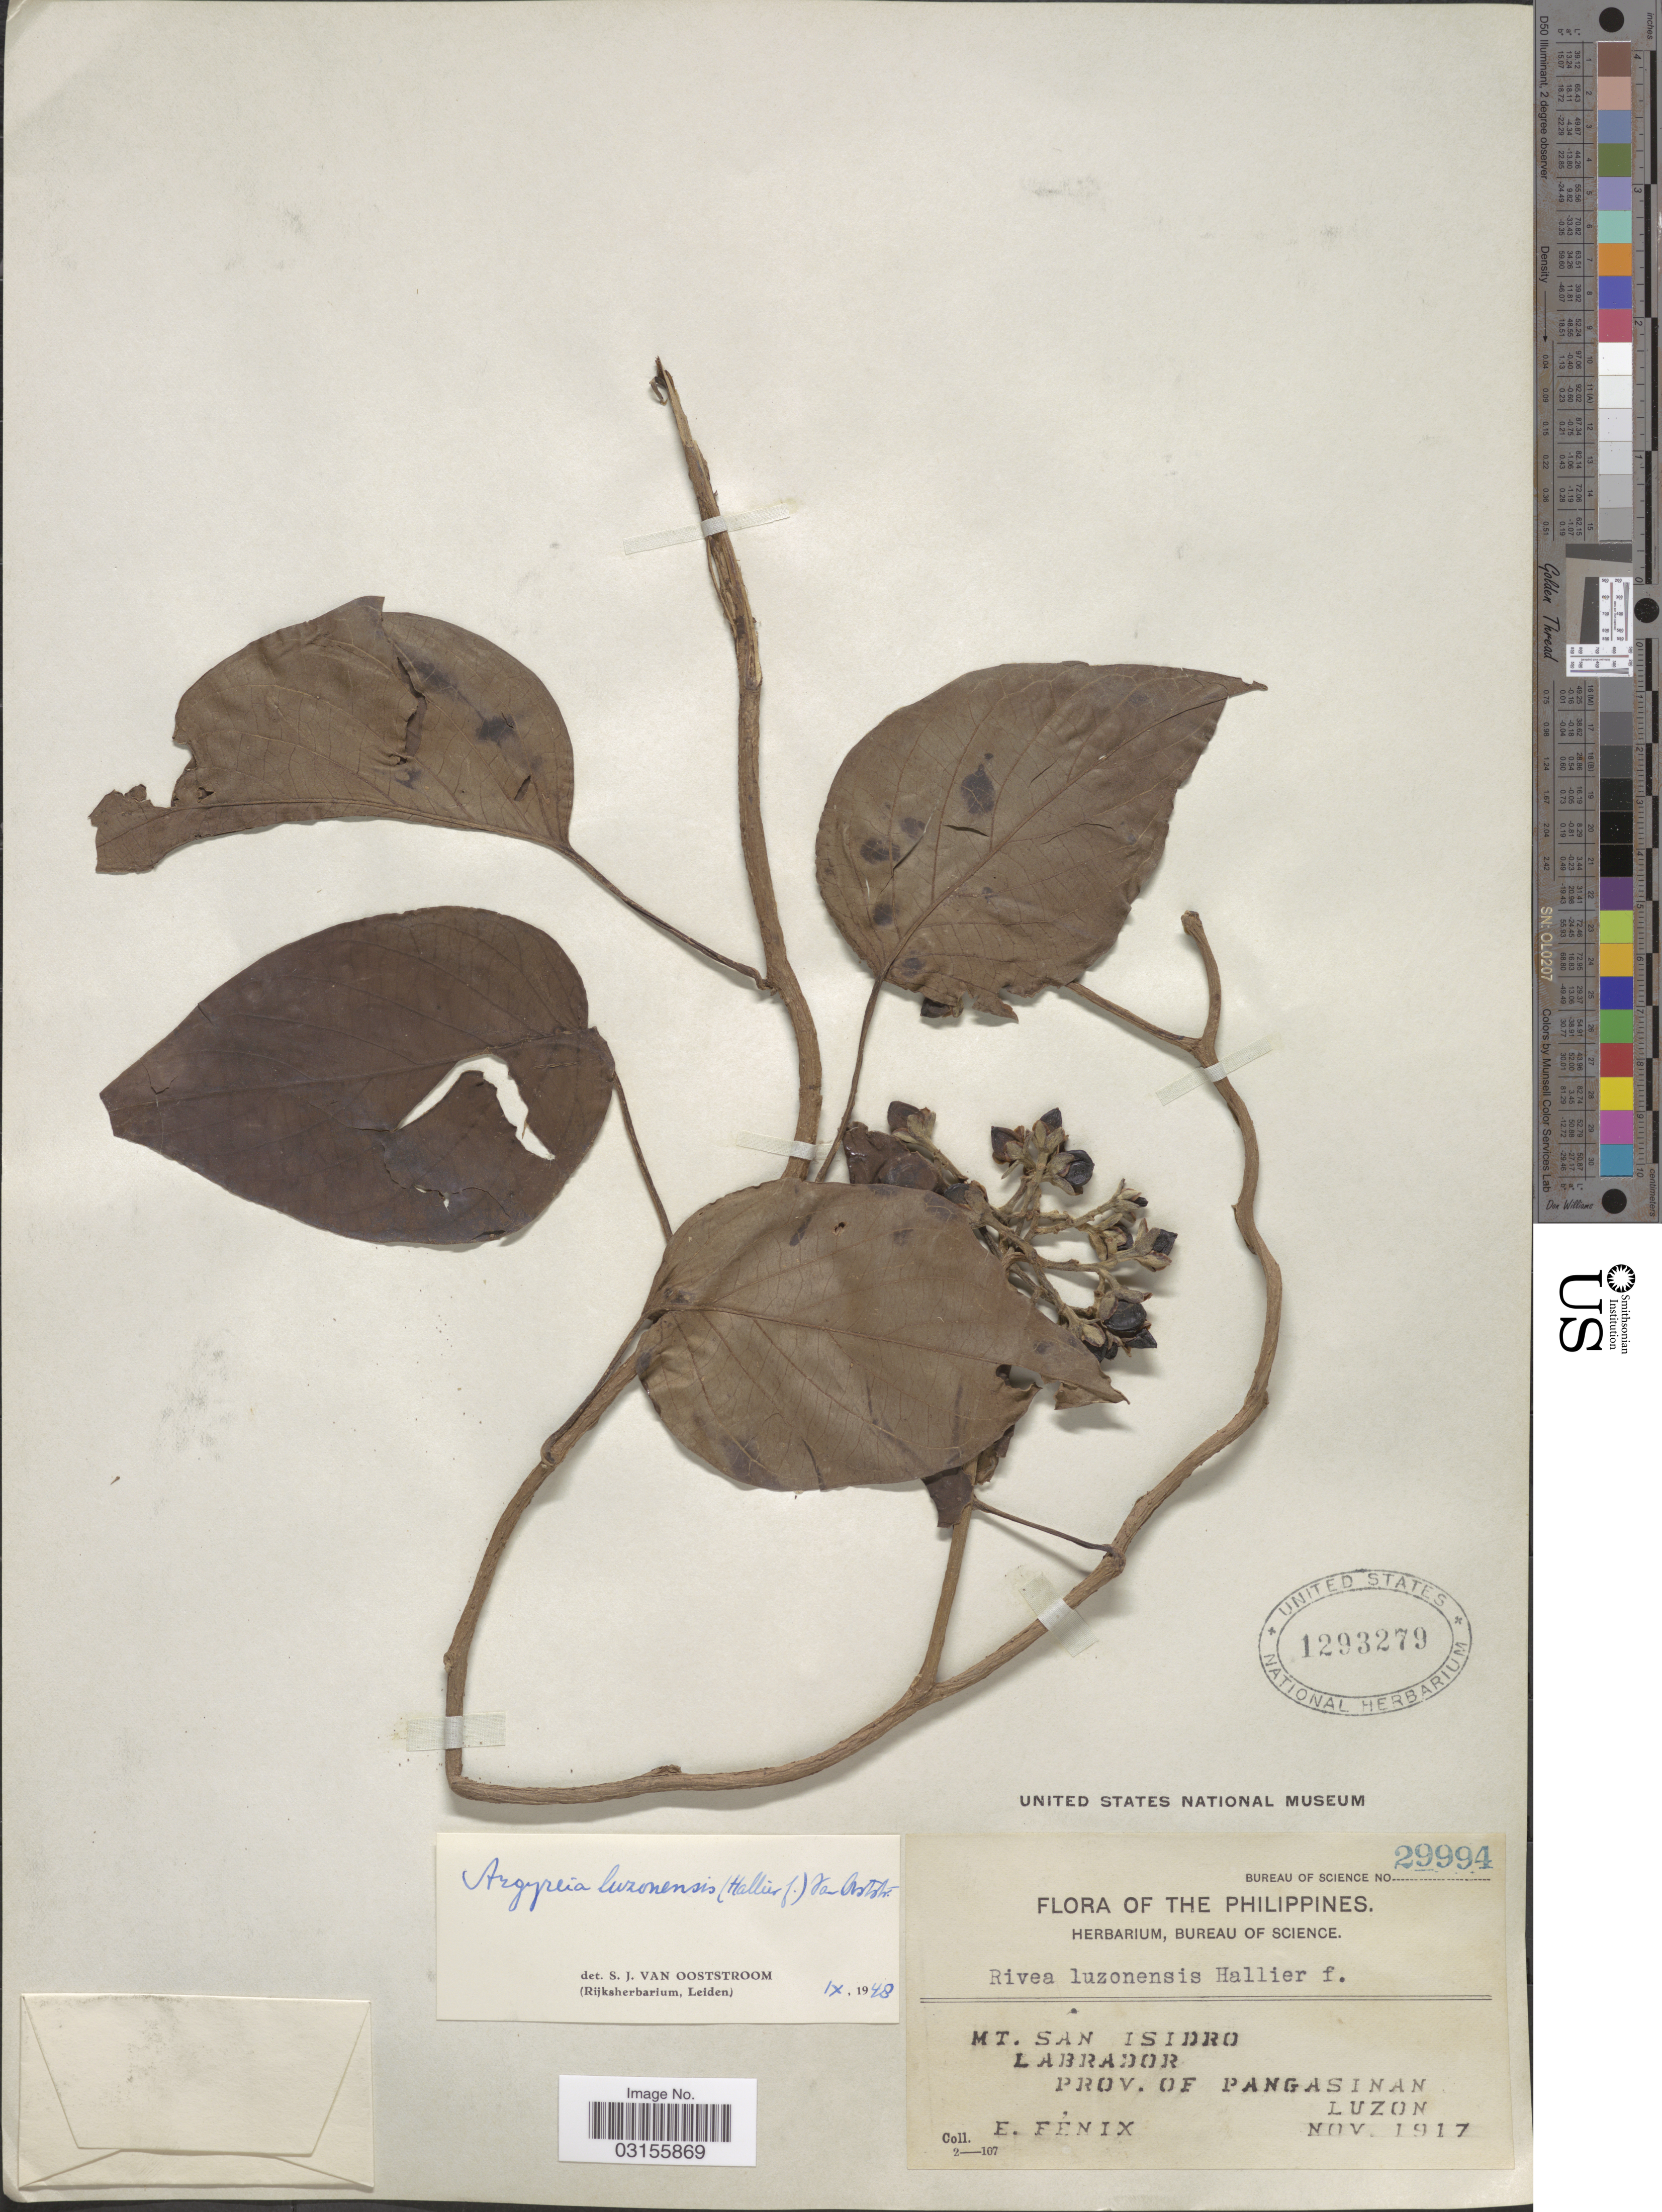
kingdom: Plantae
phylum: Tracheophyta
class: Magnoliopsida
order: Solanales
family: Convolvulaceae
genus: Argyreia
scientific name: Argyreia luzonensis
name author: (Hallier f.) Ooststr.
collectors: E. Fénix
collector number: Bureau of Science 29994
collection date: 1917-11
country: Philippines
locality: Mt. San Isidro. Labrador. Prov. of Pangasinan. Luzon.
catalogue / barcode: US 1293279